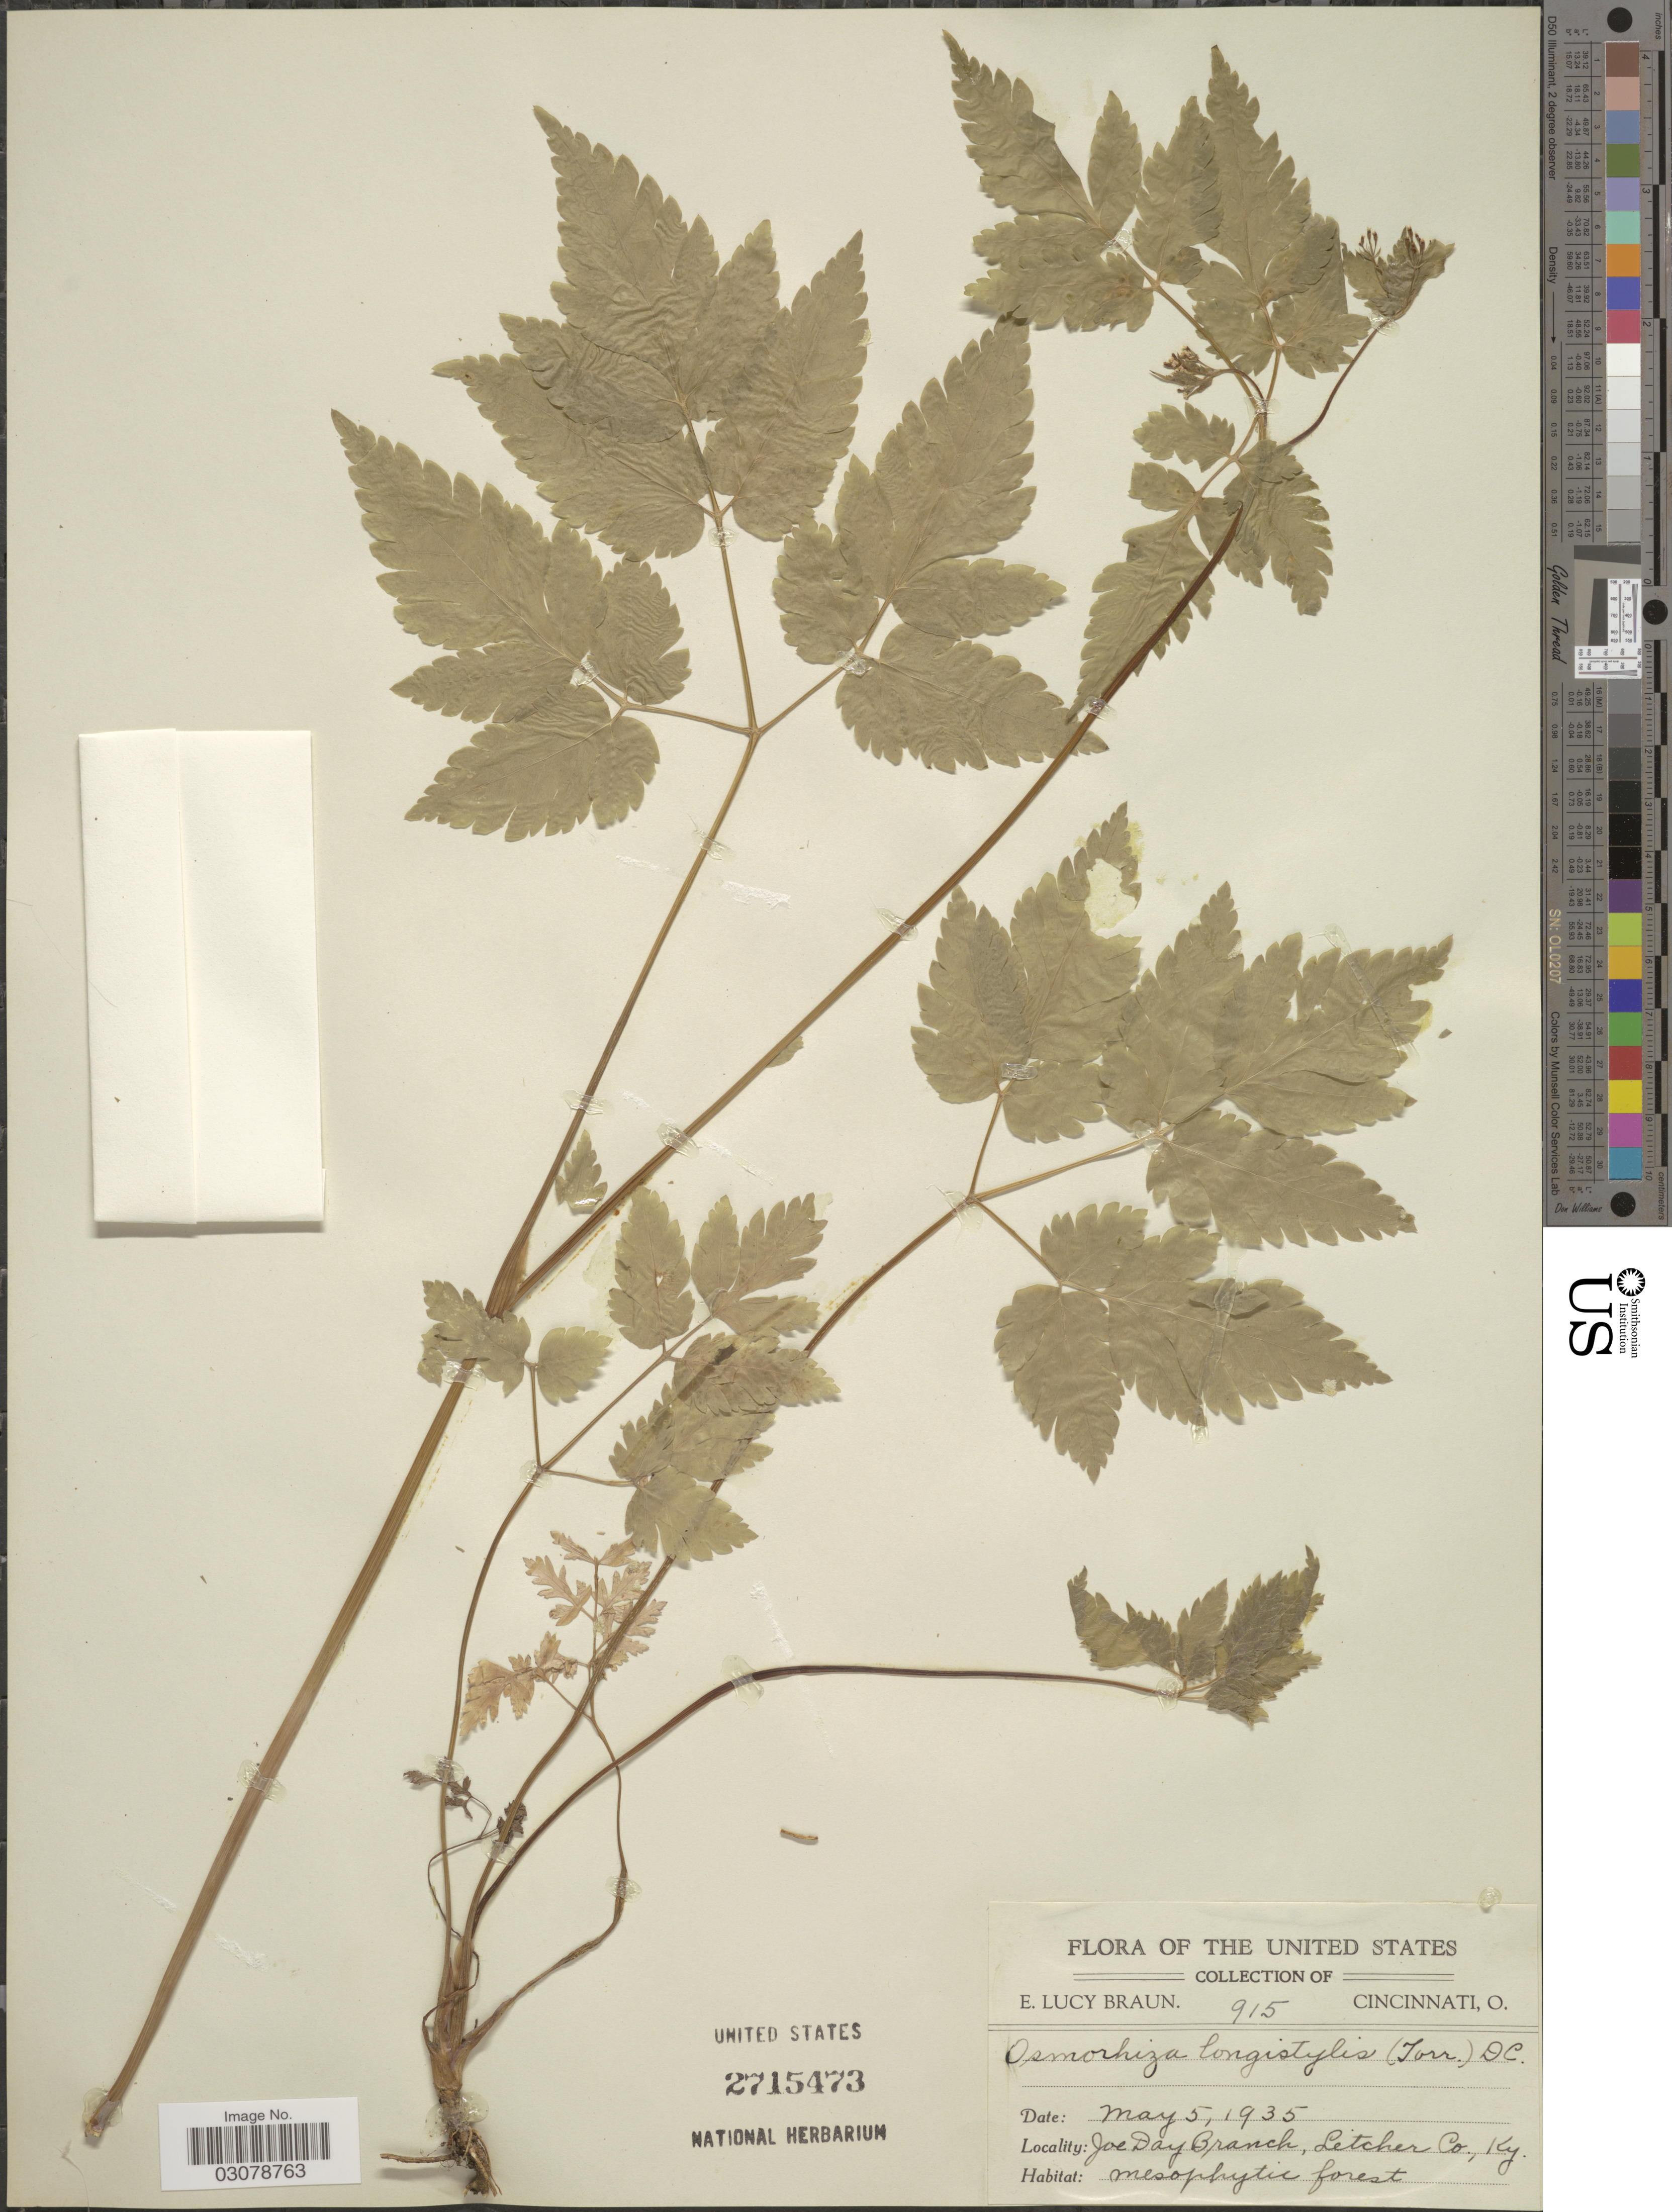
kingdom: Plantae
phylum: Tracheophyta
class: Magnoliopsida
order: Apiales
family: Apiaceae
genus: Osmorhiza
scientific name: Osmorhiza longistylis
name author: (Torr.) DC.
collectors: E. L. Braun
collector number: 915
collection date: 1935-05-05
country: United States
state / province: Kentucky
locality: Joe Day Branch, Letcher Co.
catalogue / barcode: US 2715473